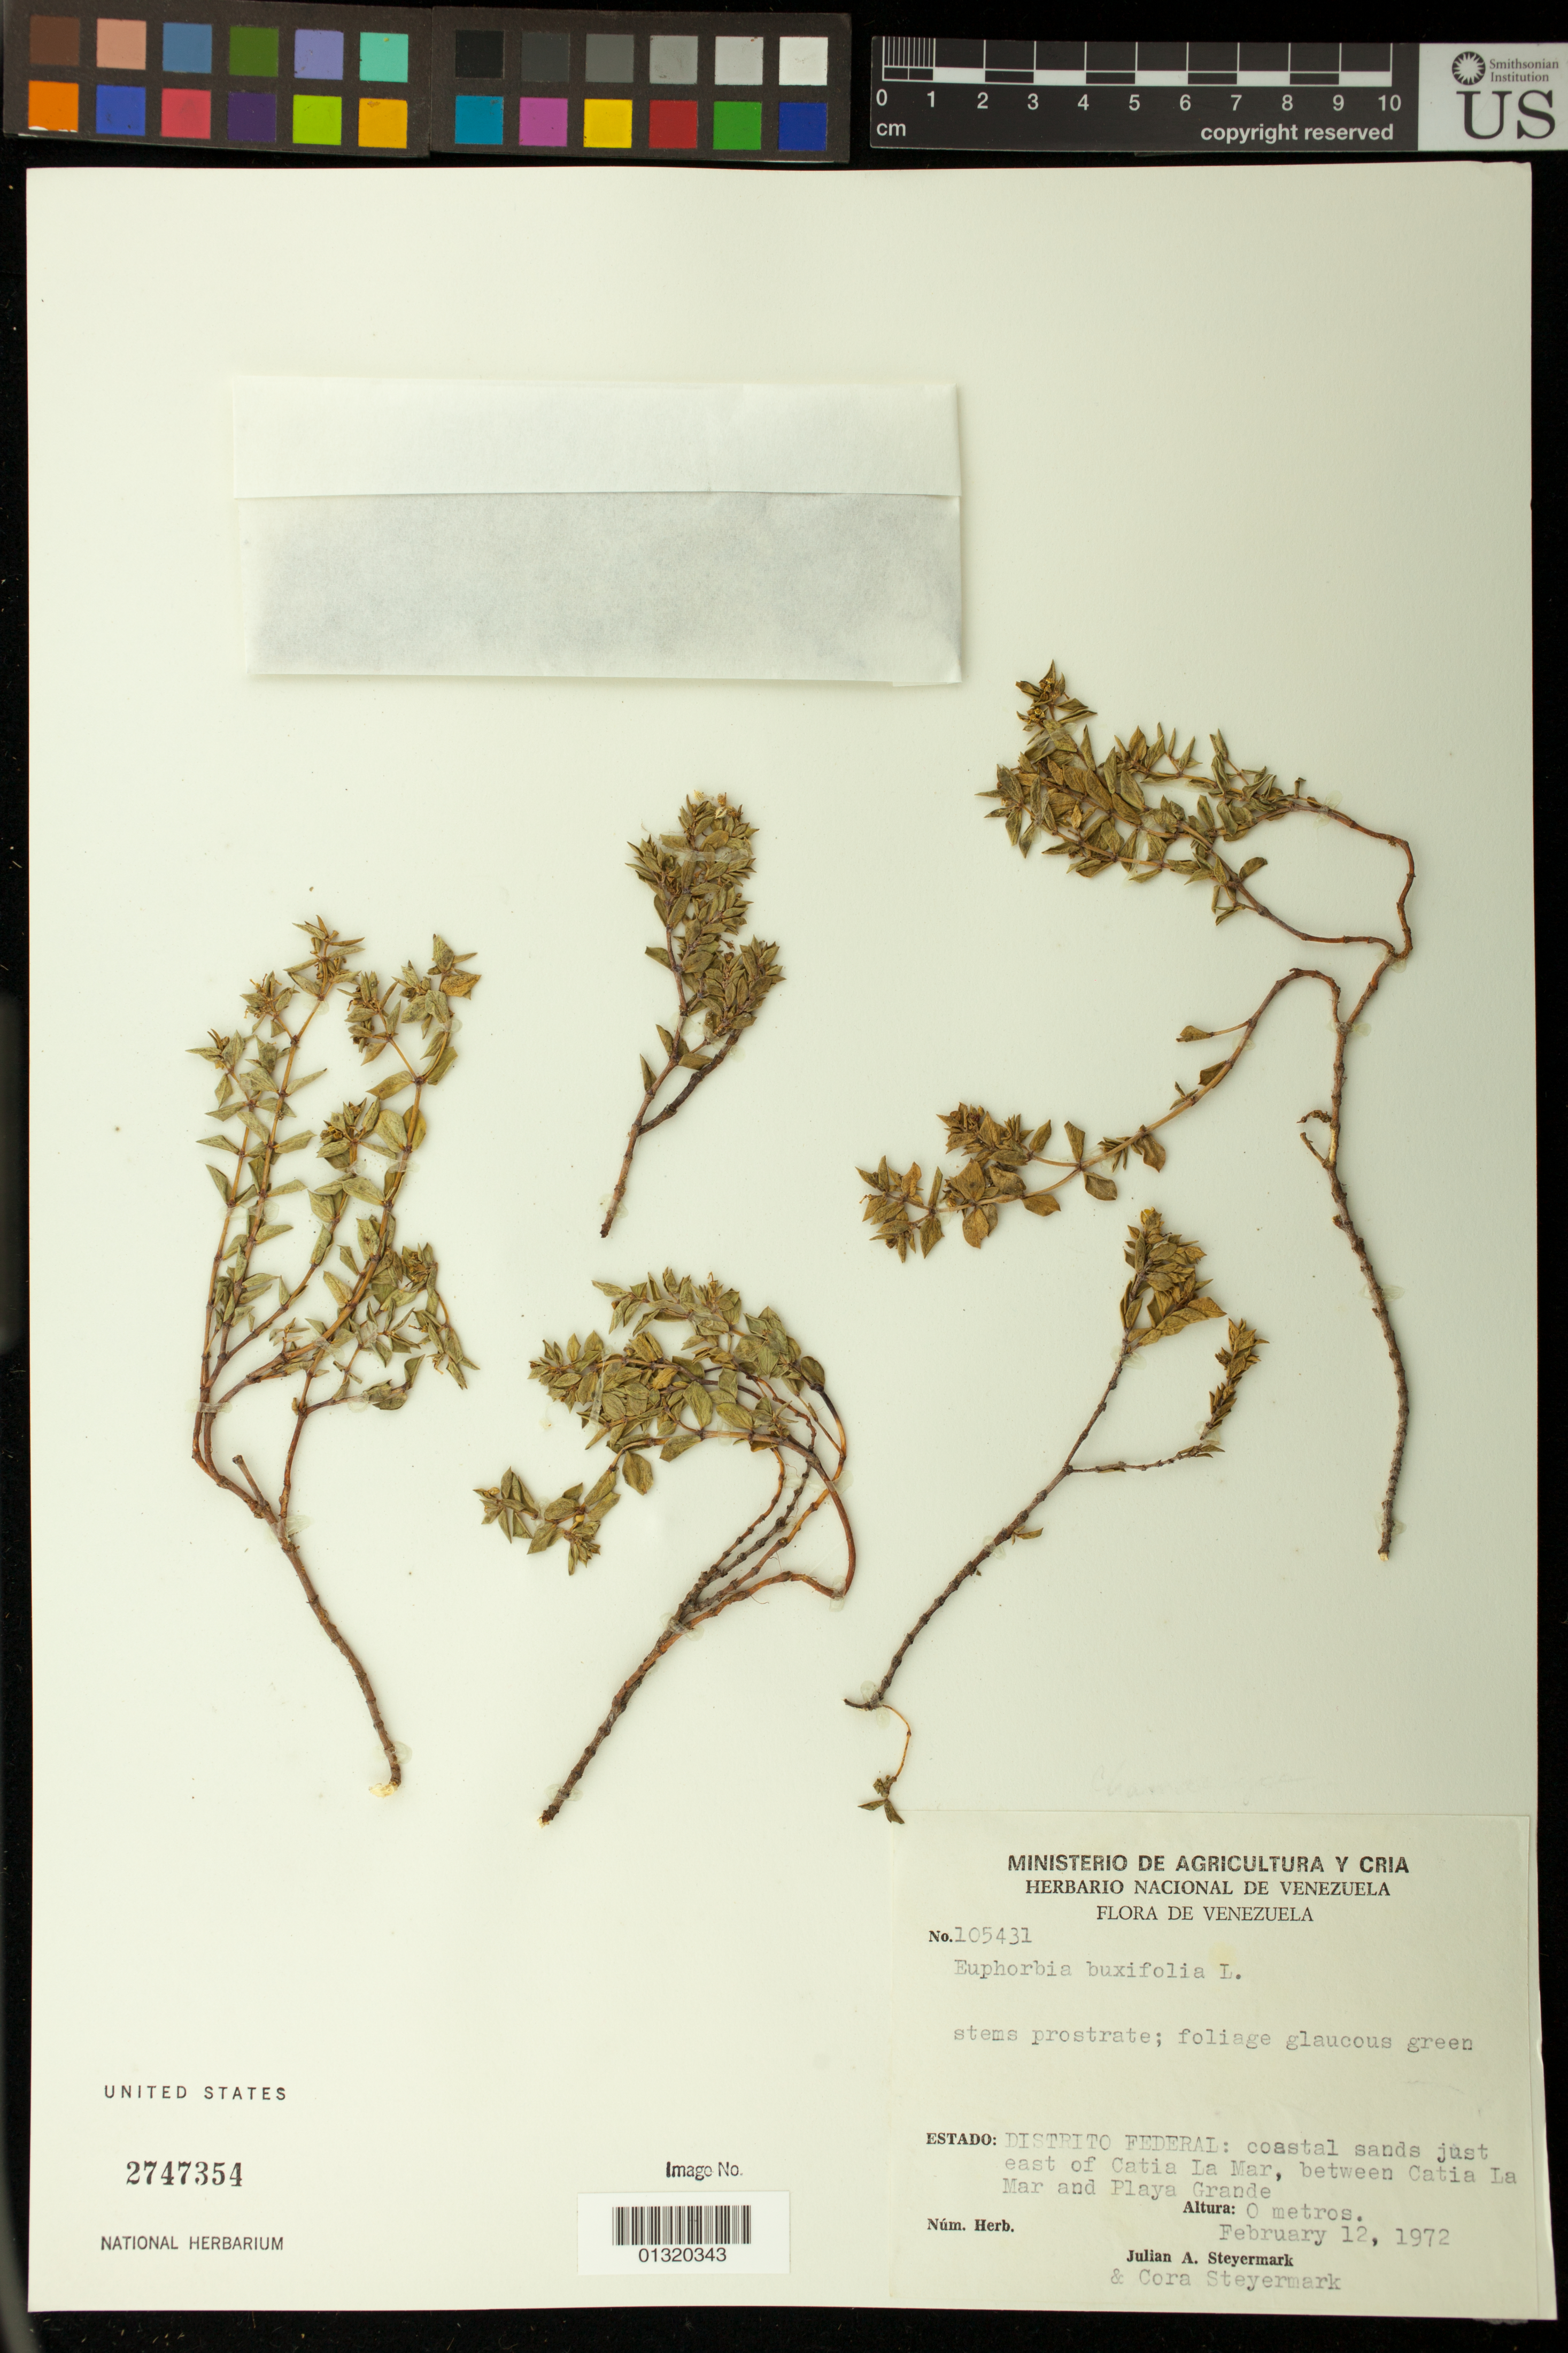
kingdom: Plantae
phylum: Tracheophyta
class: Magnoliopsida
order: Malpighiales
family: Euphorbiaceae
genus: Euphorbia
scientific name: Euphorbia mesembryanthemifolia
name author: Jacq.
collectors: J. Steyermark & C. Steyermark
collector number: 105431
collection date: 1972-02-12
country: Venezuela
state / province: Distrito Federal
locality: just east of Catia La Mar, between Catia La Mar and Playa Grande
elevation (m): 0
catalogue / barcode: US 2747354